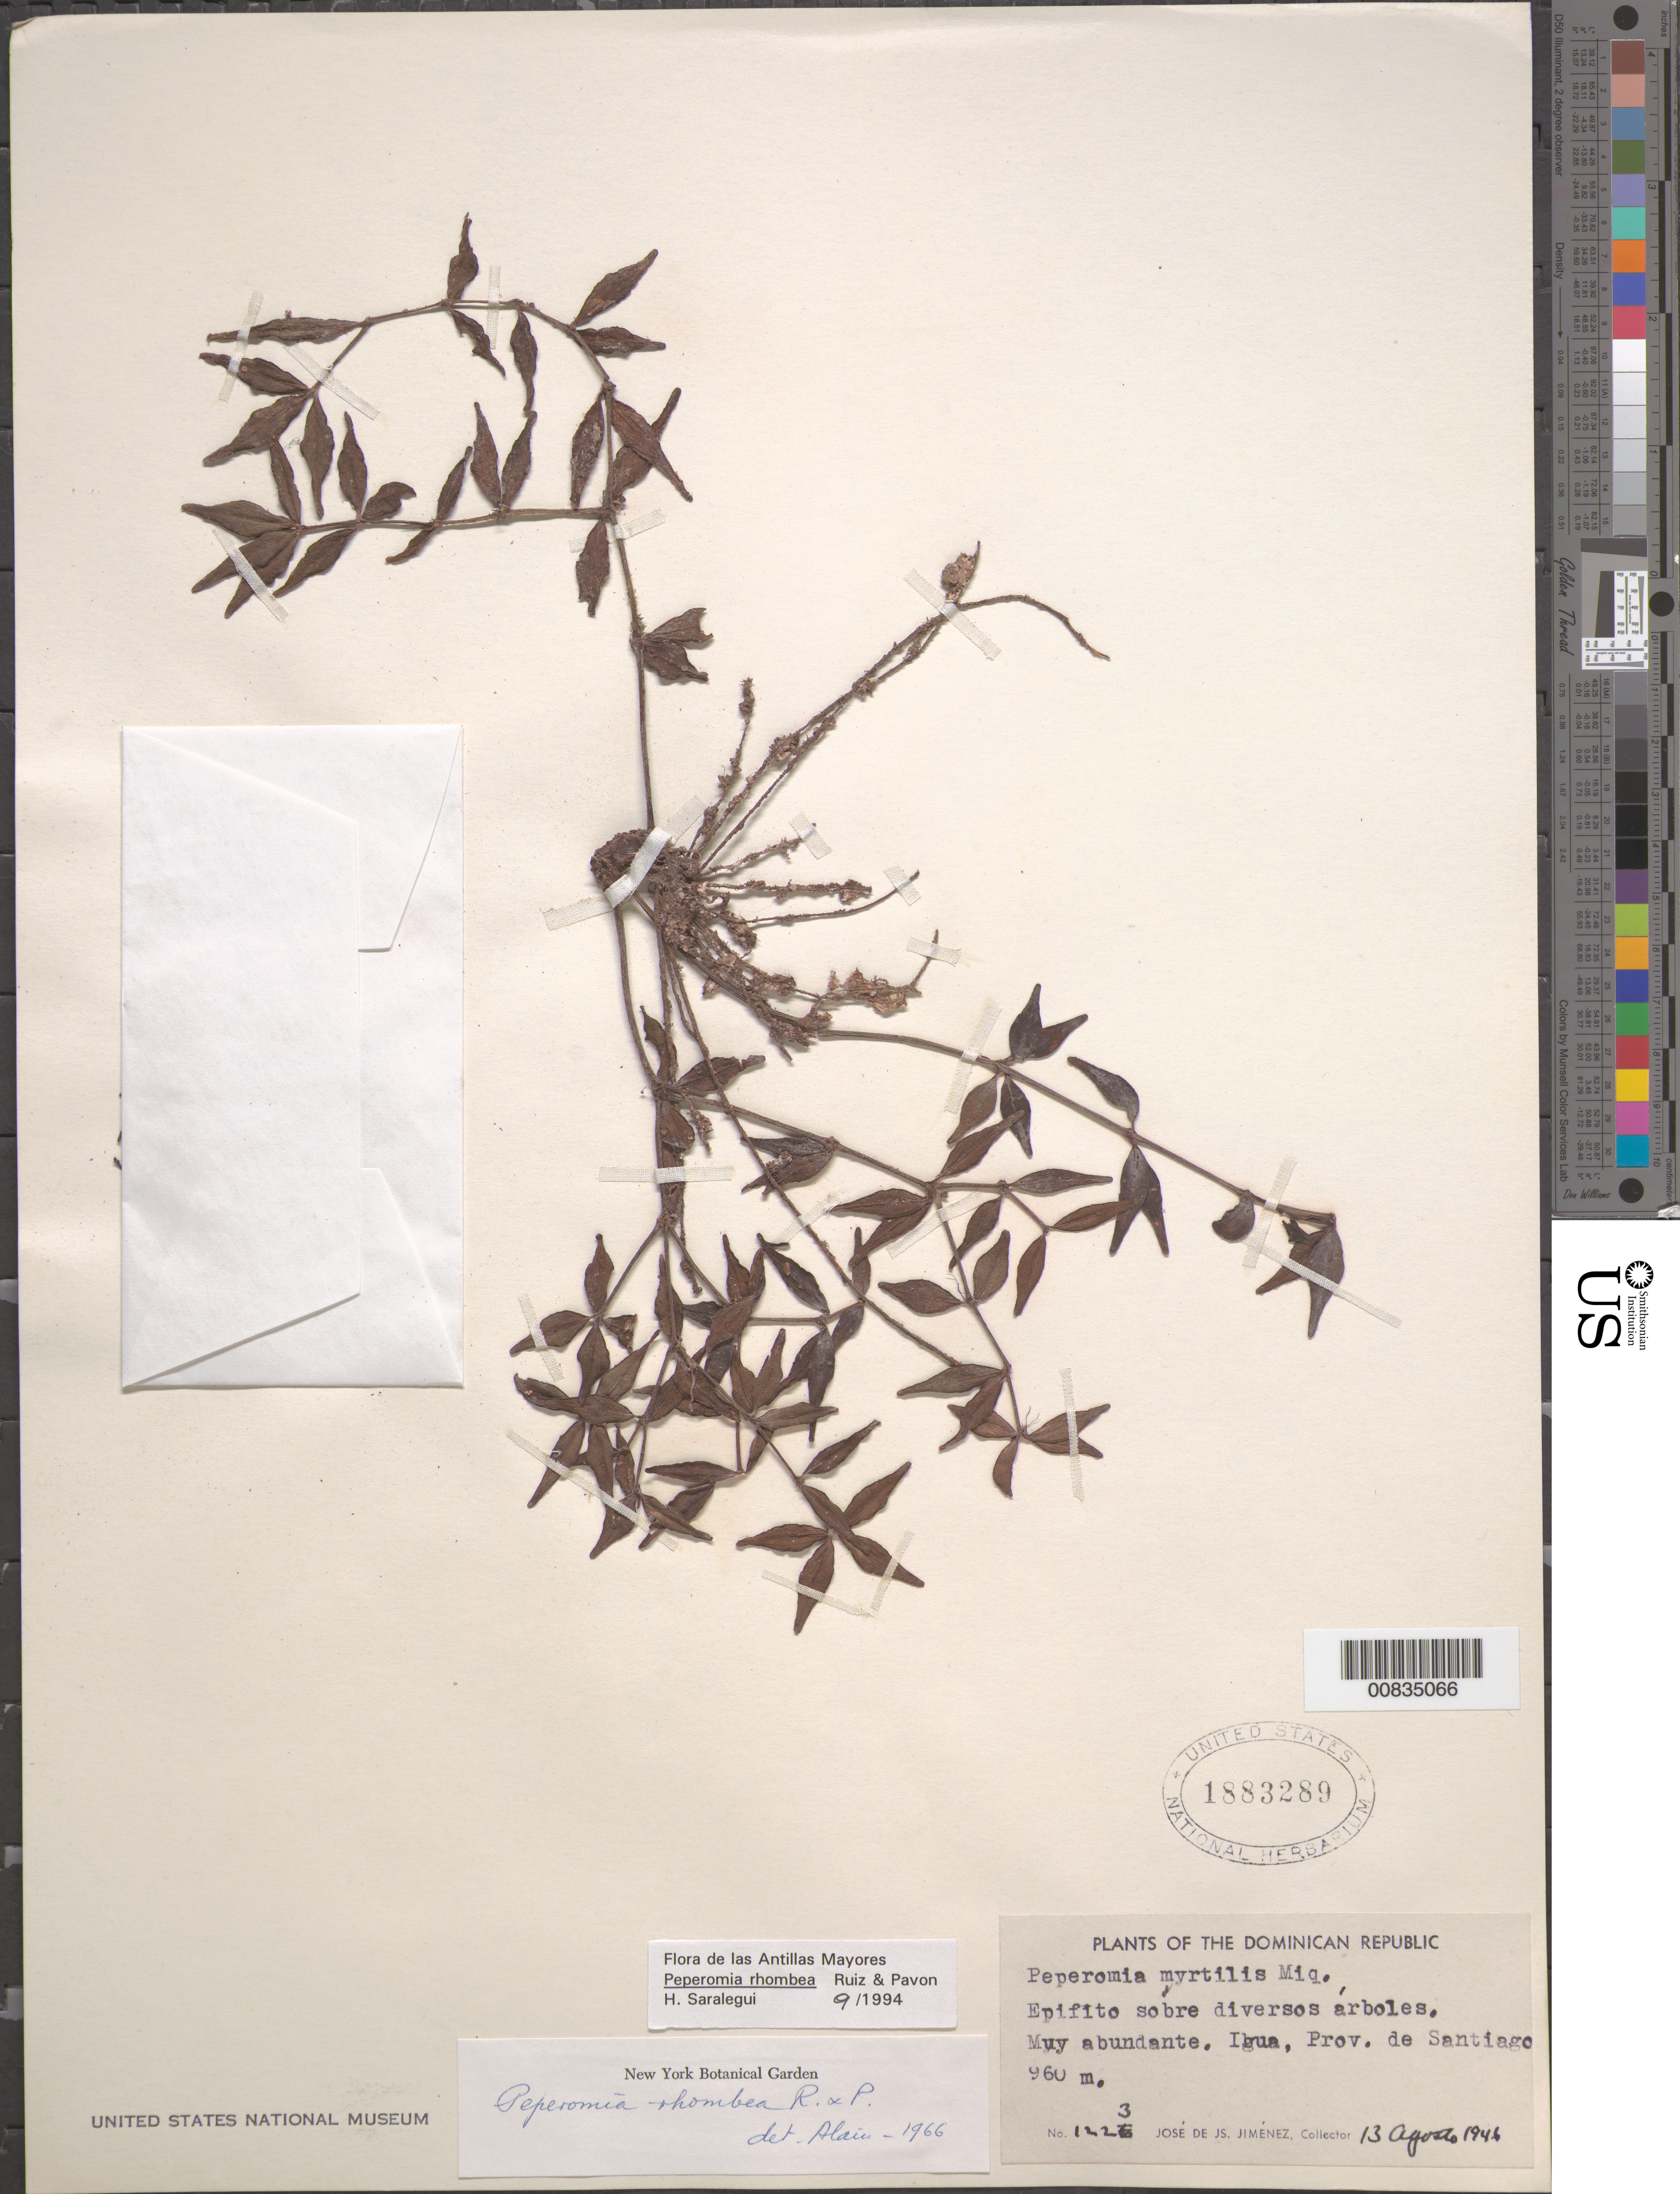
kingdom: Plantae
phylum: Tracheophyta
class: Magnoliopsida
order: Piperales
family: Piperaceae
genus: Peperomia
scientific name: Peperomia rhombea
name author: Ruiz & Pav.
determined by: Saralegui Boza, H., (HAJB), Jardin Botanico Nacional (Habana)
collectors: J. J. Jiménez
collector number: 1223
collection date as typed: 13 Aug 1946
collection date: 1946-08-13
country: Dominican Republic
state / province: Santiago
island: Hispaniola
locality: Igua.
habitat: Sobre diversos árboles.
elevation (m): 960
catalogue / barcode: US 1883289